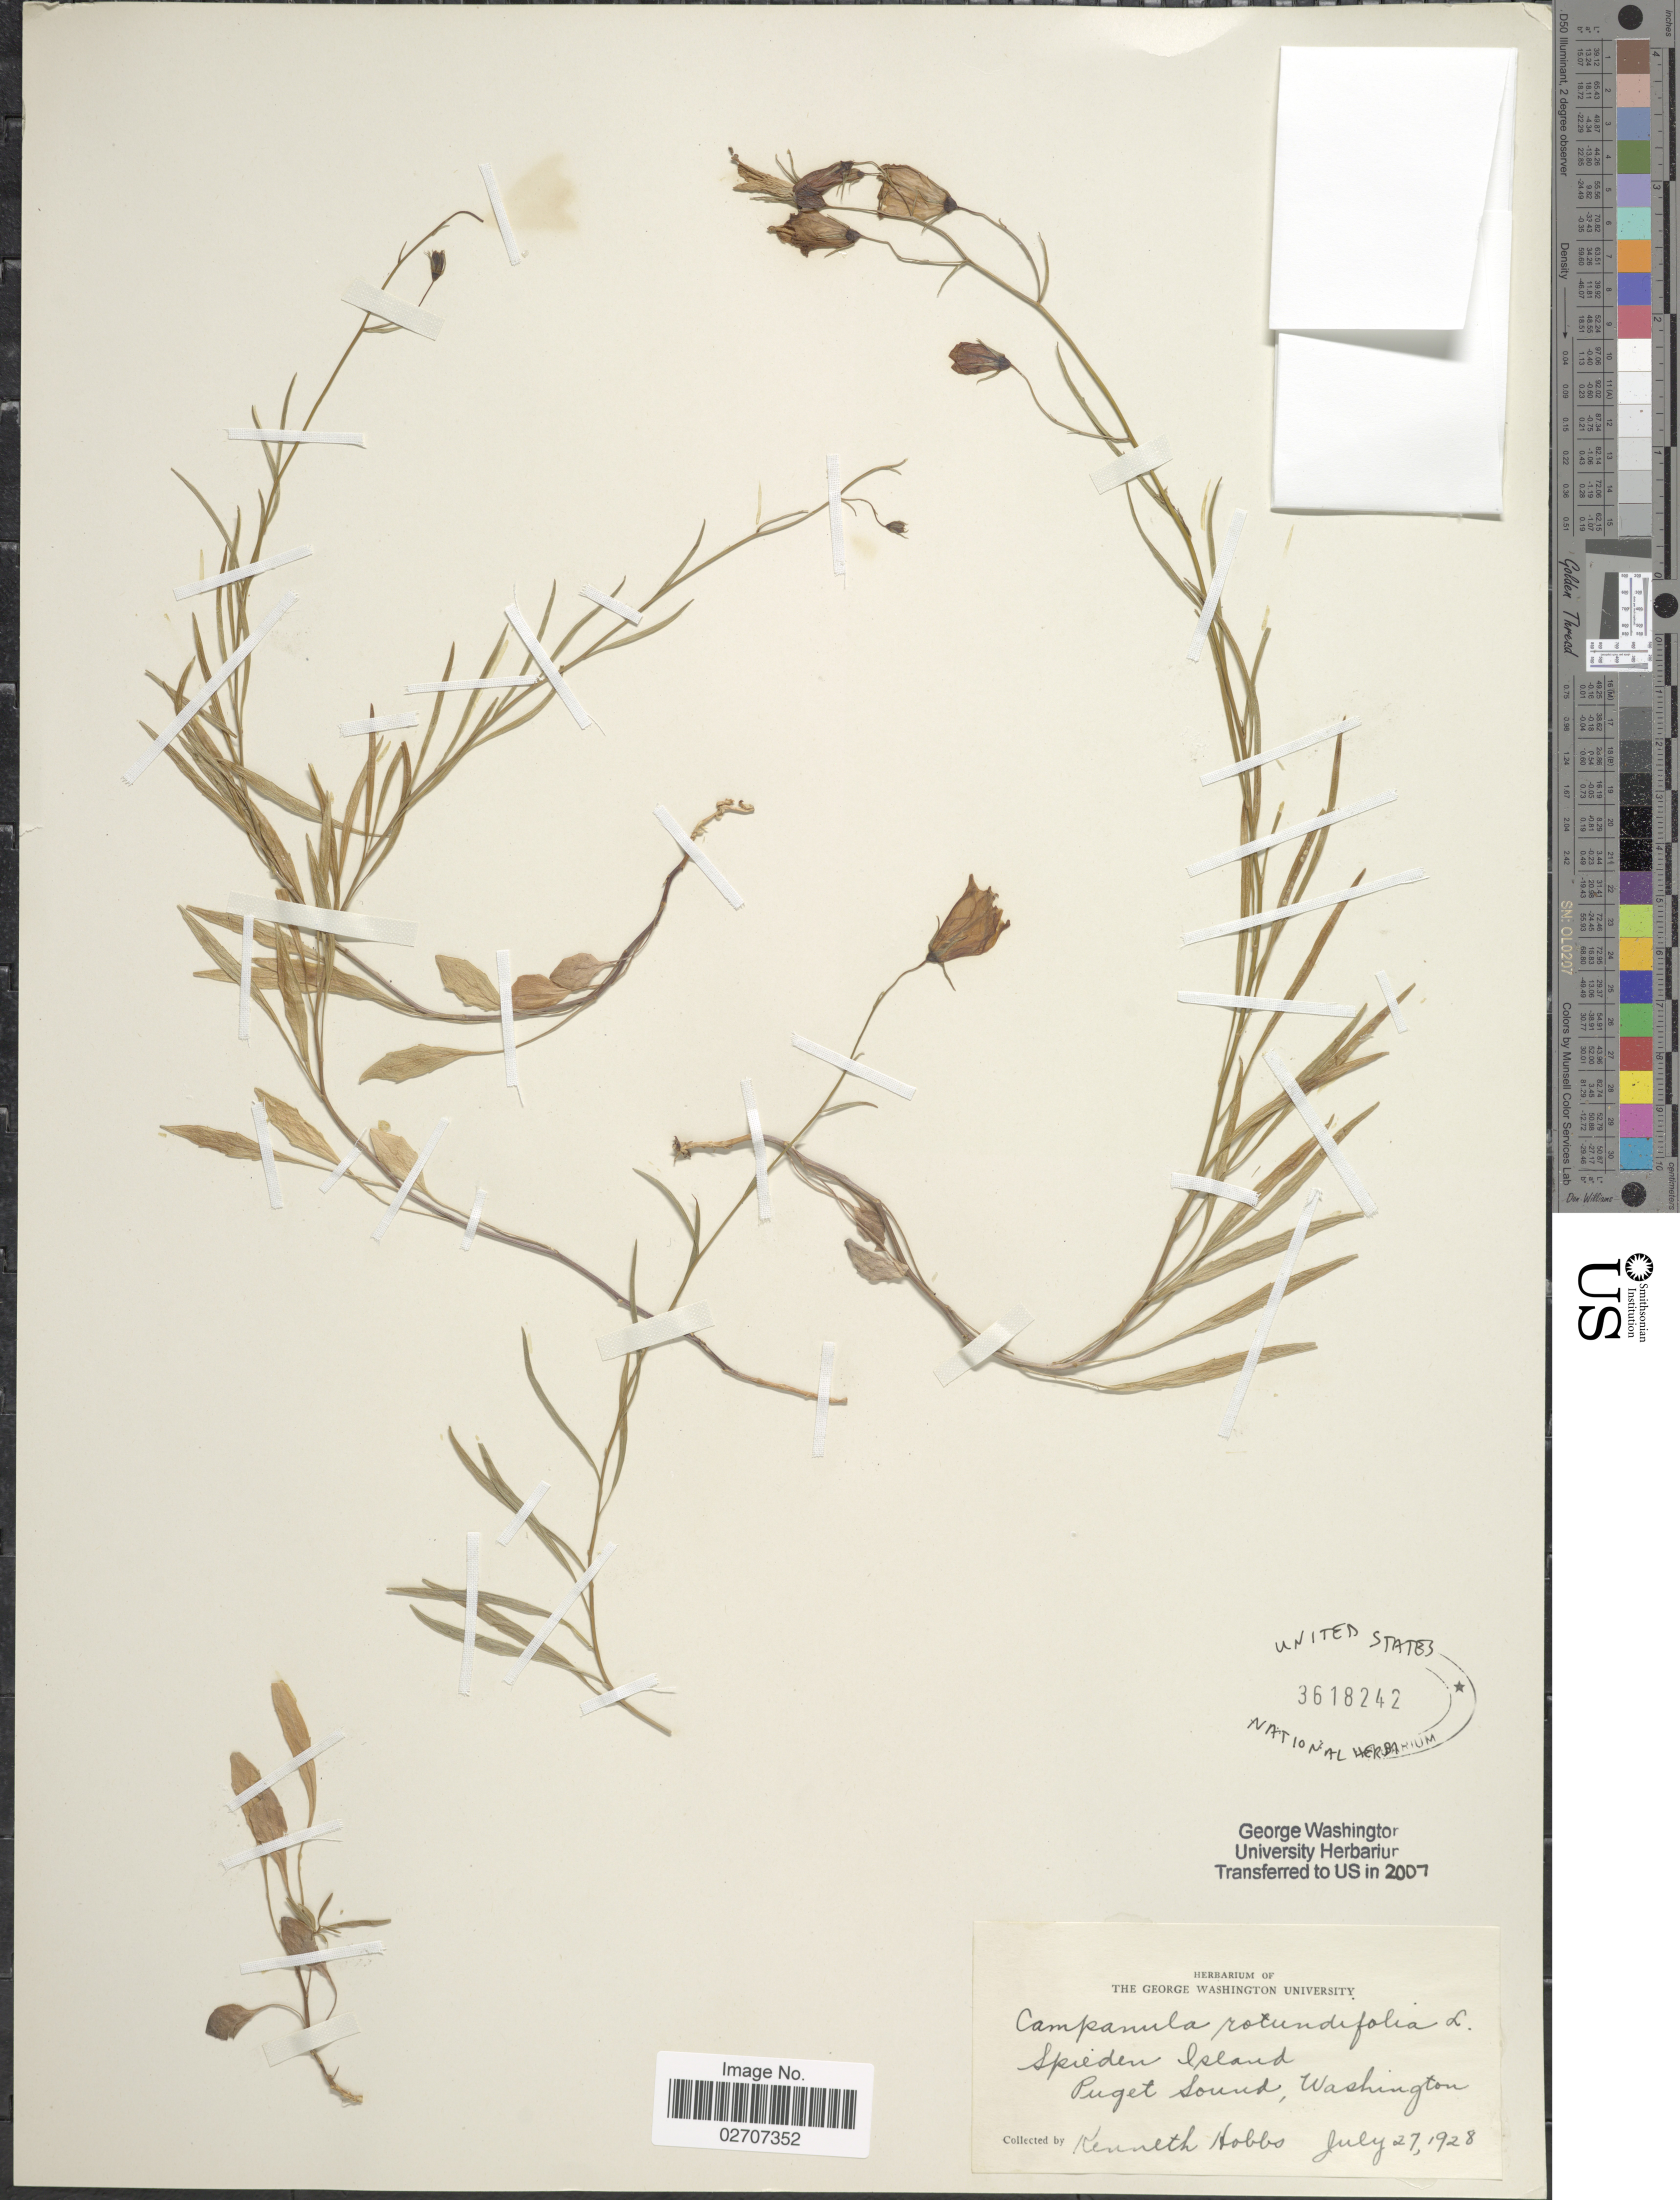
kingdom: Plantae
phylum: Tracheophyta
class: Magnoliopsida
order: Asterales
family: Campanulaceae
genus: Campanula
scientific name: Campanula rotundifolia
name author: L.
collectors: K. Hobbs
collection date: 1928-07-27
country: United States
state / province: Washington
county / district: King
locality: Spieden Island, Puget Sound.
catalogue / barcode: US 3618242